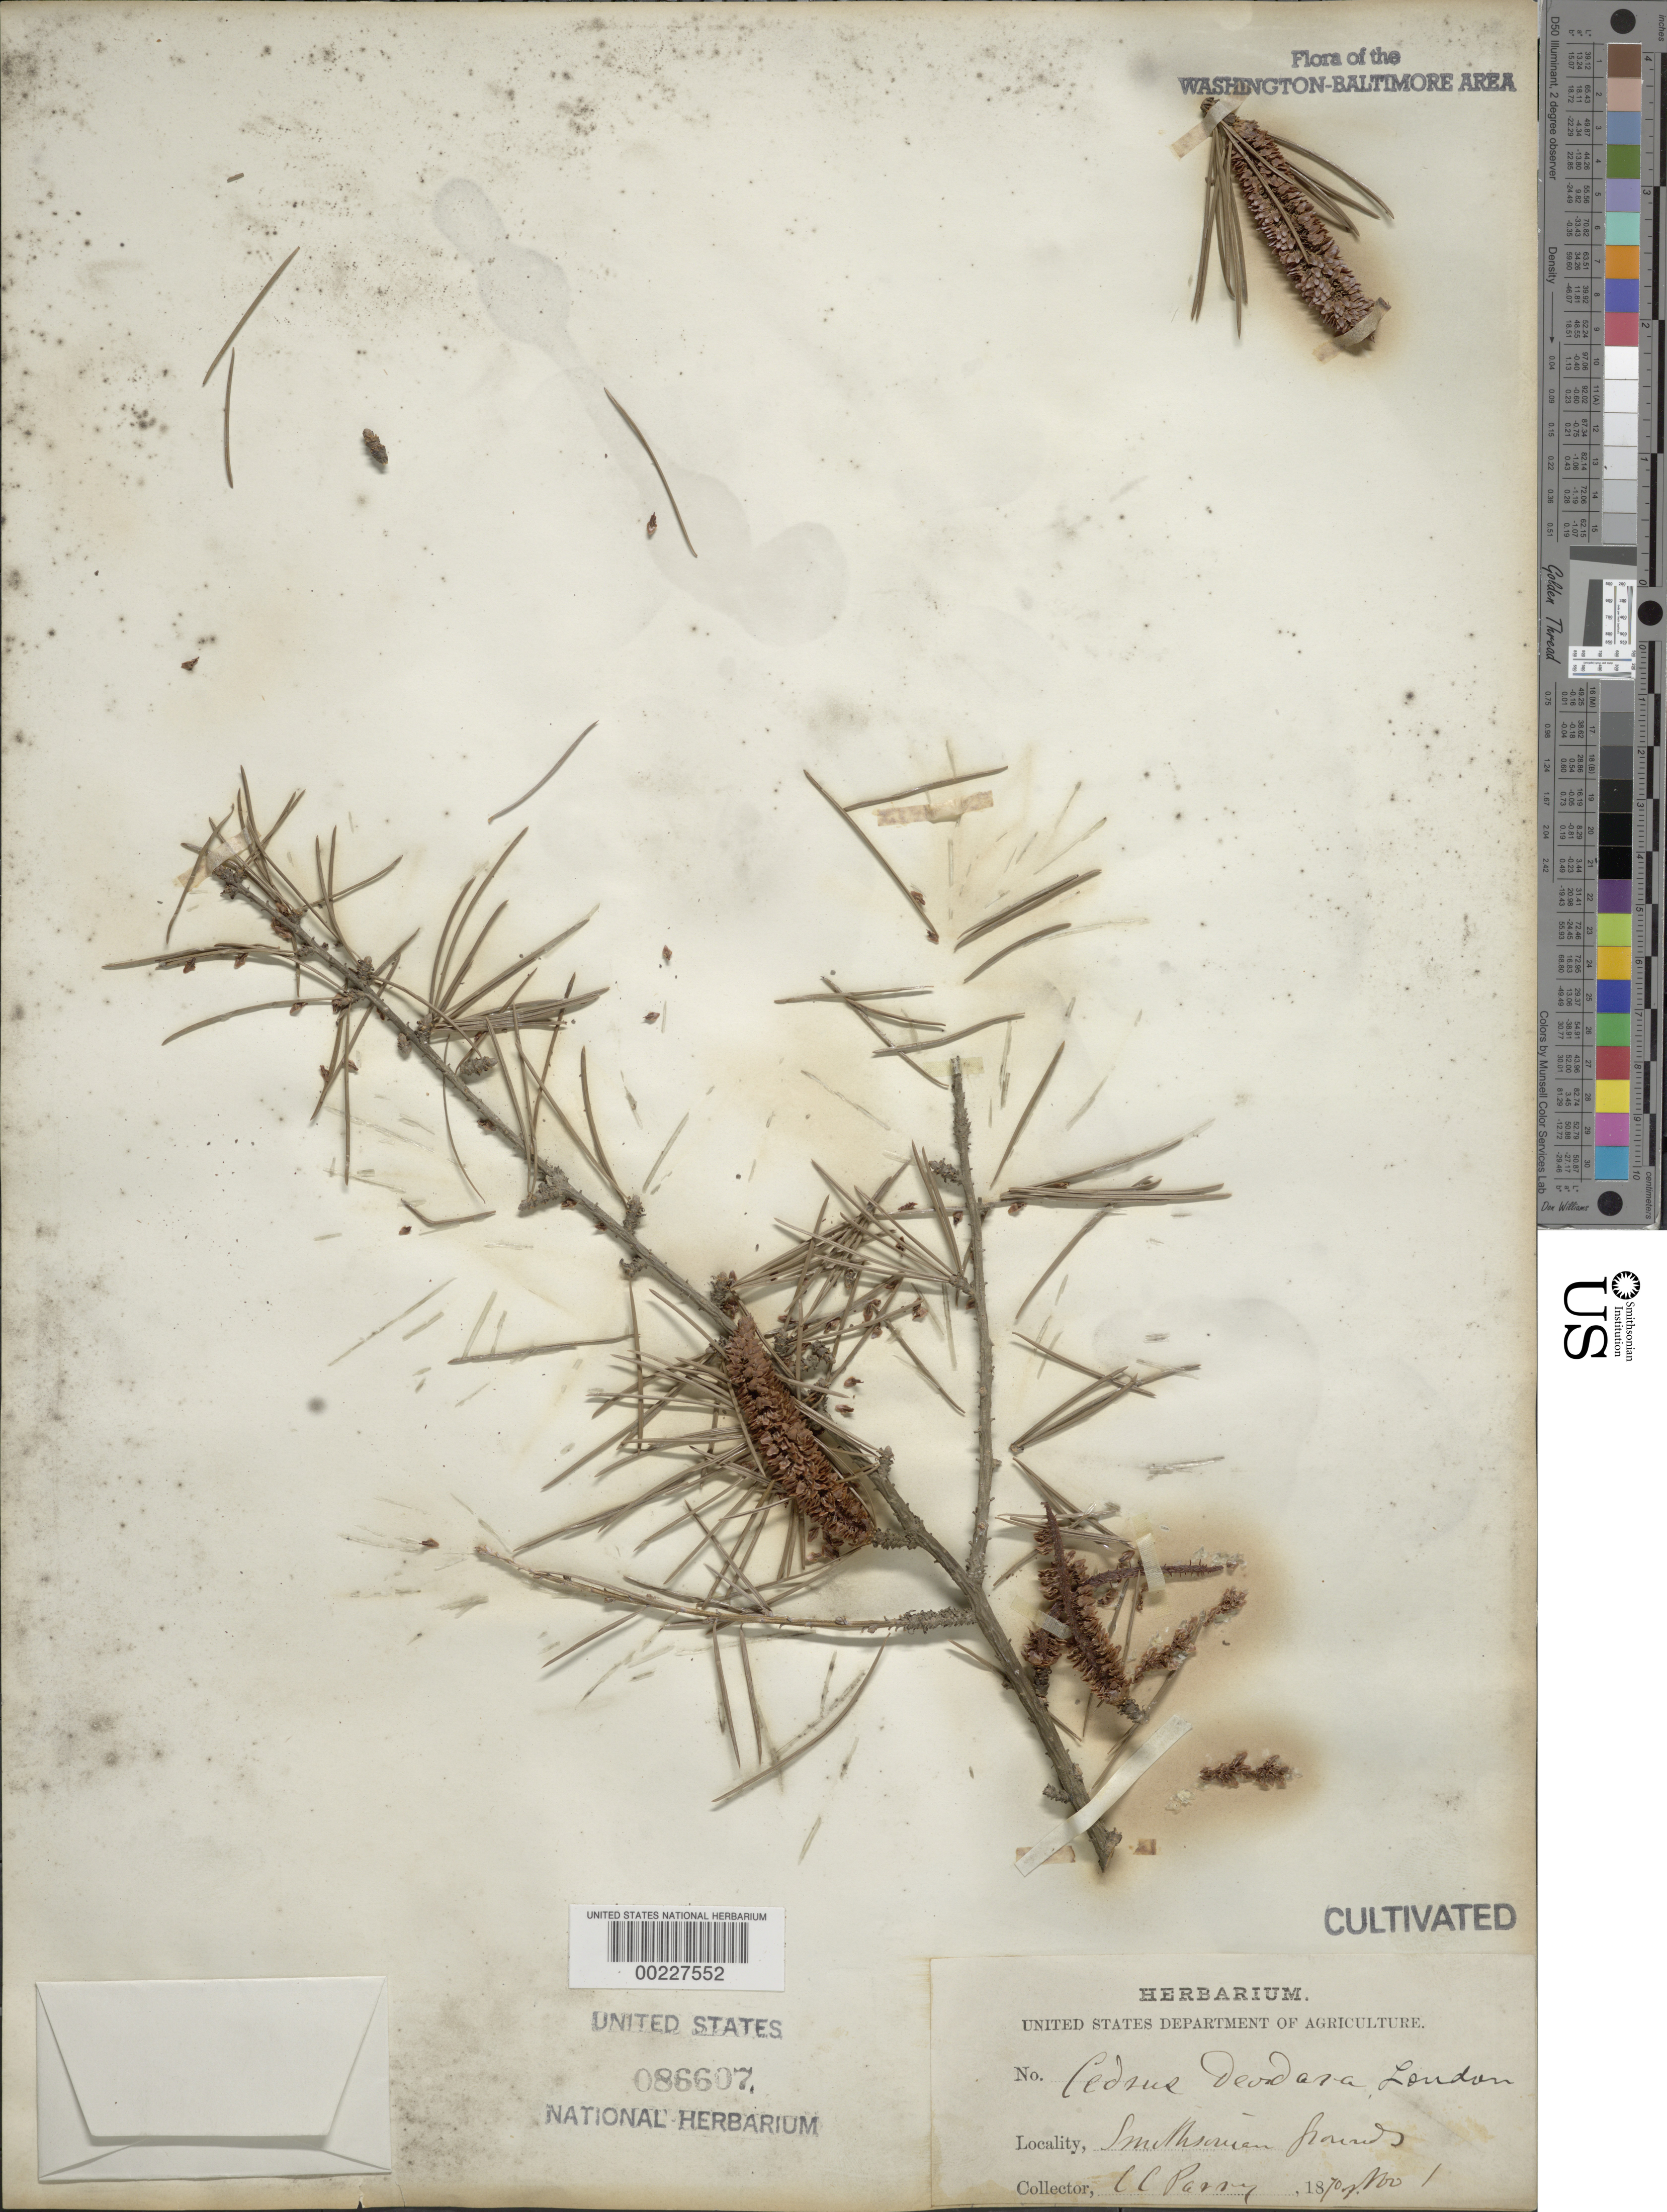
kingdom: Plantae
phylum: Tracheophyta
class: Pinopsida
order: Pinales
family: Pinaceae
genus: Cedrus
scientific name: Cedrus deodara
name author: (Roxb. ex D. Don) G. Don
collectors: C. C. Parry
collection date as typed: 01 Nov 1870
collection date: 1870-11-01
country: United States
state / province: District of Columbia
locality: Smithsonian grounds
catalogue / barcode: US 86607